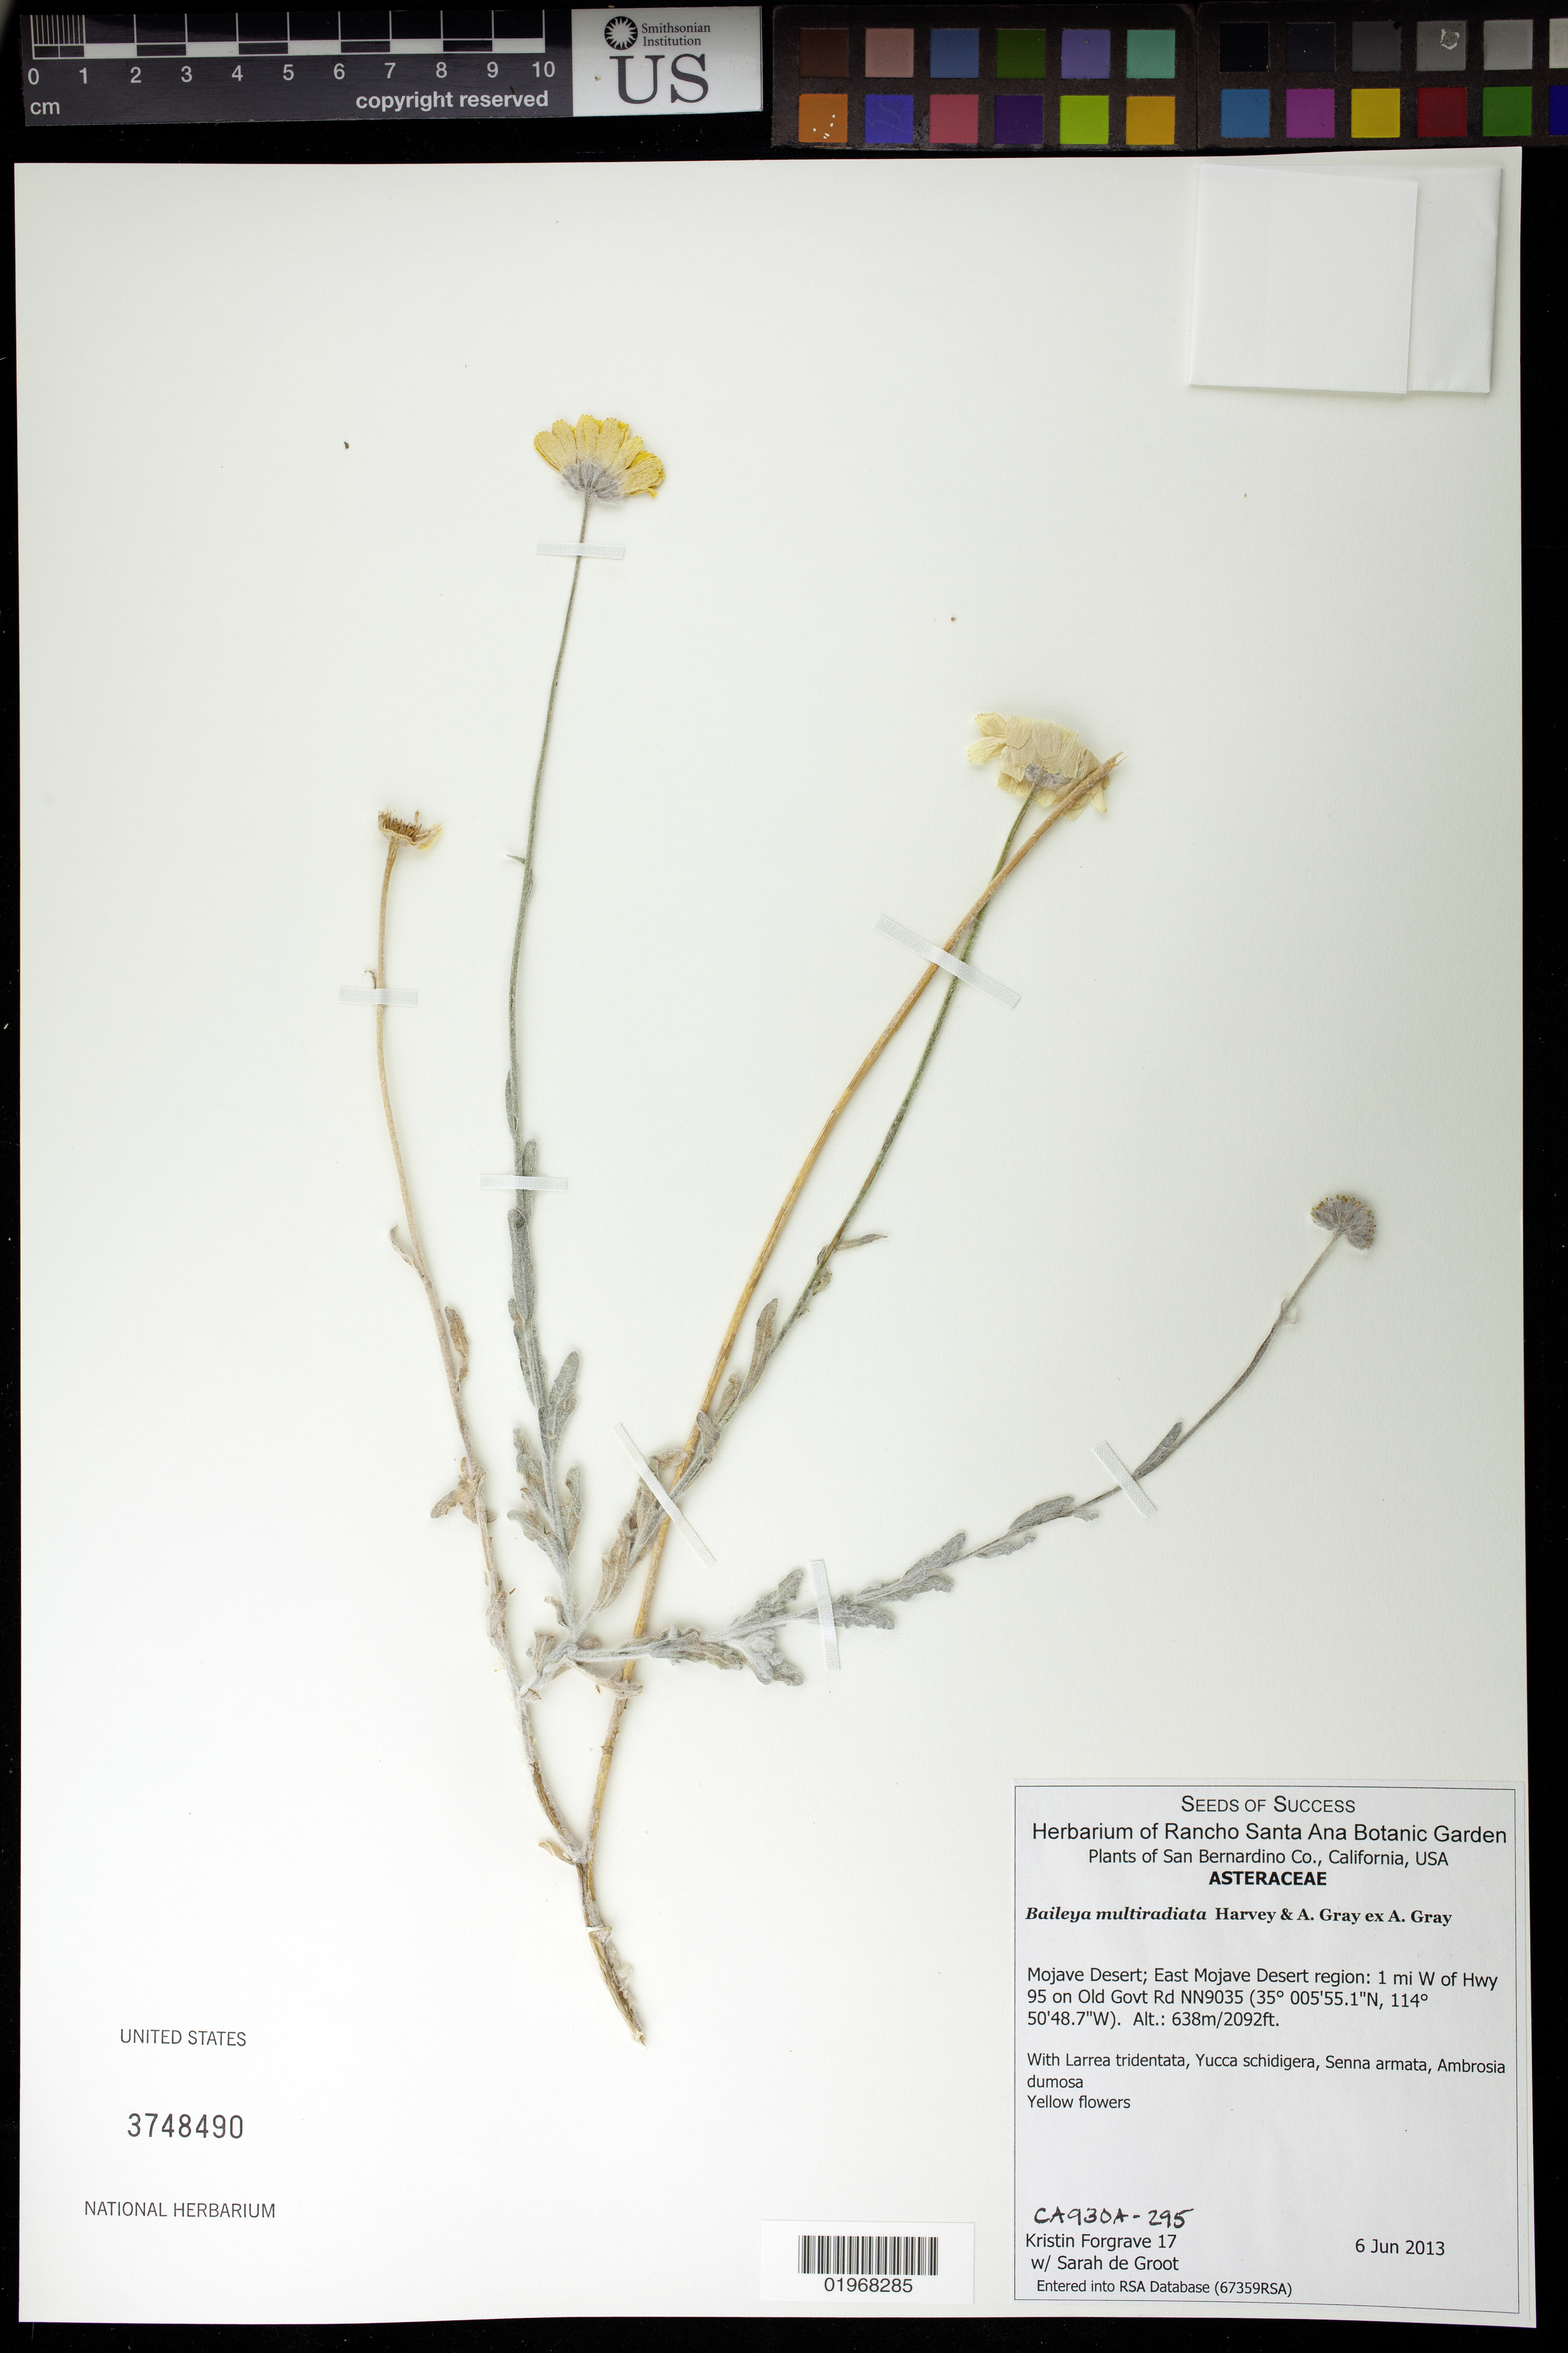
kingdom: Plantae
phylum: Tracheophyta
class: Magnoliopsida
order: Asterales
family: Asteraceae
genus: Baileya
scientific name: Baileya multiradiata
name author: Harv. & A. Gray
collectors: K. Forgrave & S. De Groot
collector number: CA930A-295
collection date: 2013-06-06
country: United States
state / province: California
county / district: San Bernardino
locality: Mojave Desert, East region. 1 mi. W of Hwy 95 on Old Govt Rd NN9035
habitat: With Larrea tridentata, Yucca schidigera, Senna armata, Ambrosia dumosa.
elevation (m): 638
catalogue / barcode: US 3748490